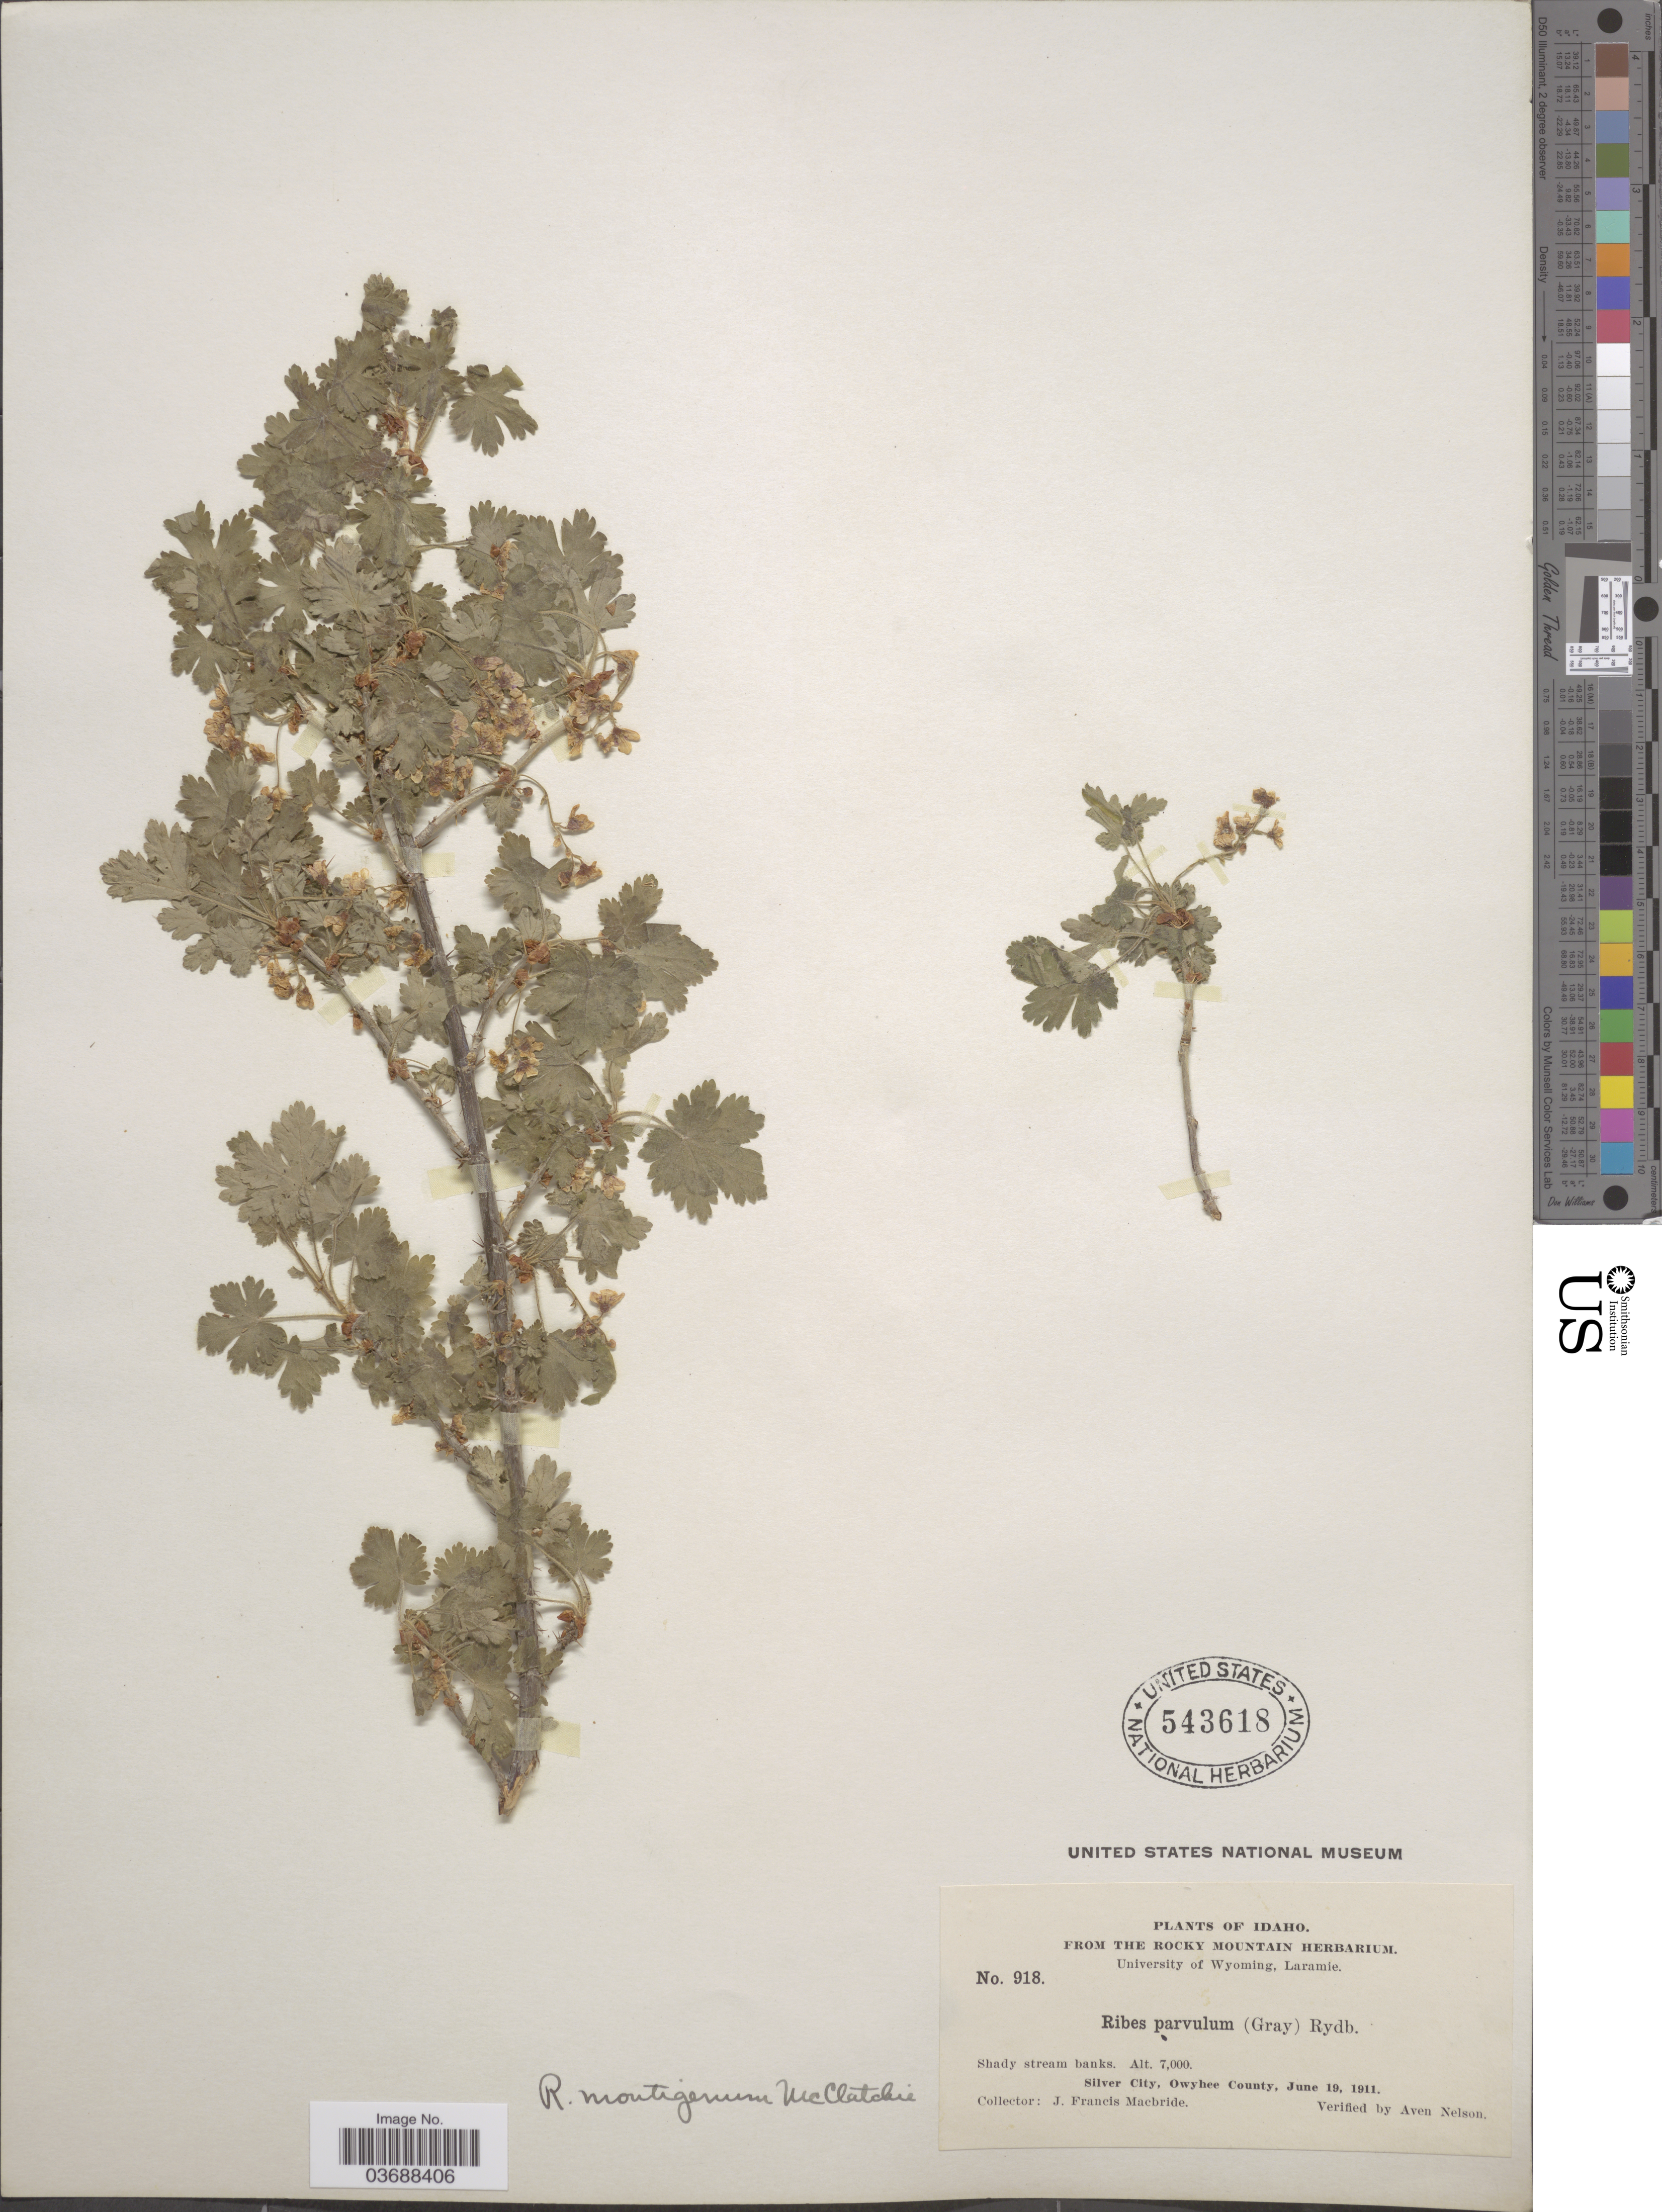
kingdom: Plantae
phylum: Tracheophyta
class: Magnoliopsida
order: Saxifragales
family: Grossulariaceae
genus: Ribes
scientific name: Ribes montigenum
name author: McClatchie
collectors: J. F. Macbride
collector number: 918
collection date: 1911-06-19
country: United States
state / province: Idaho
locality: Silver City, Owyhee County.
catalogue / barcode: US 543618